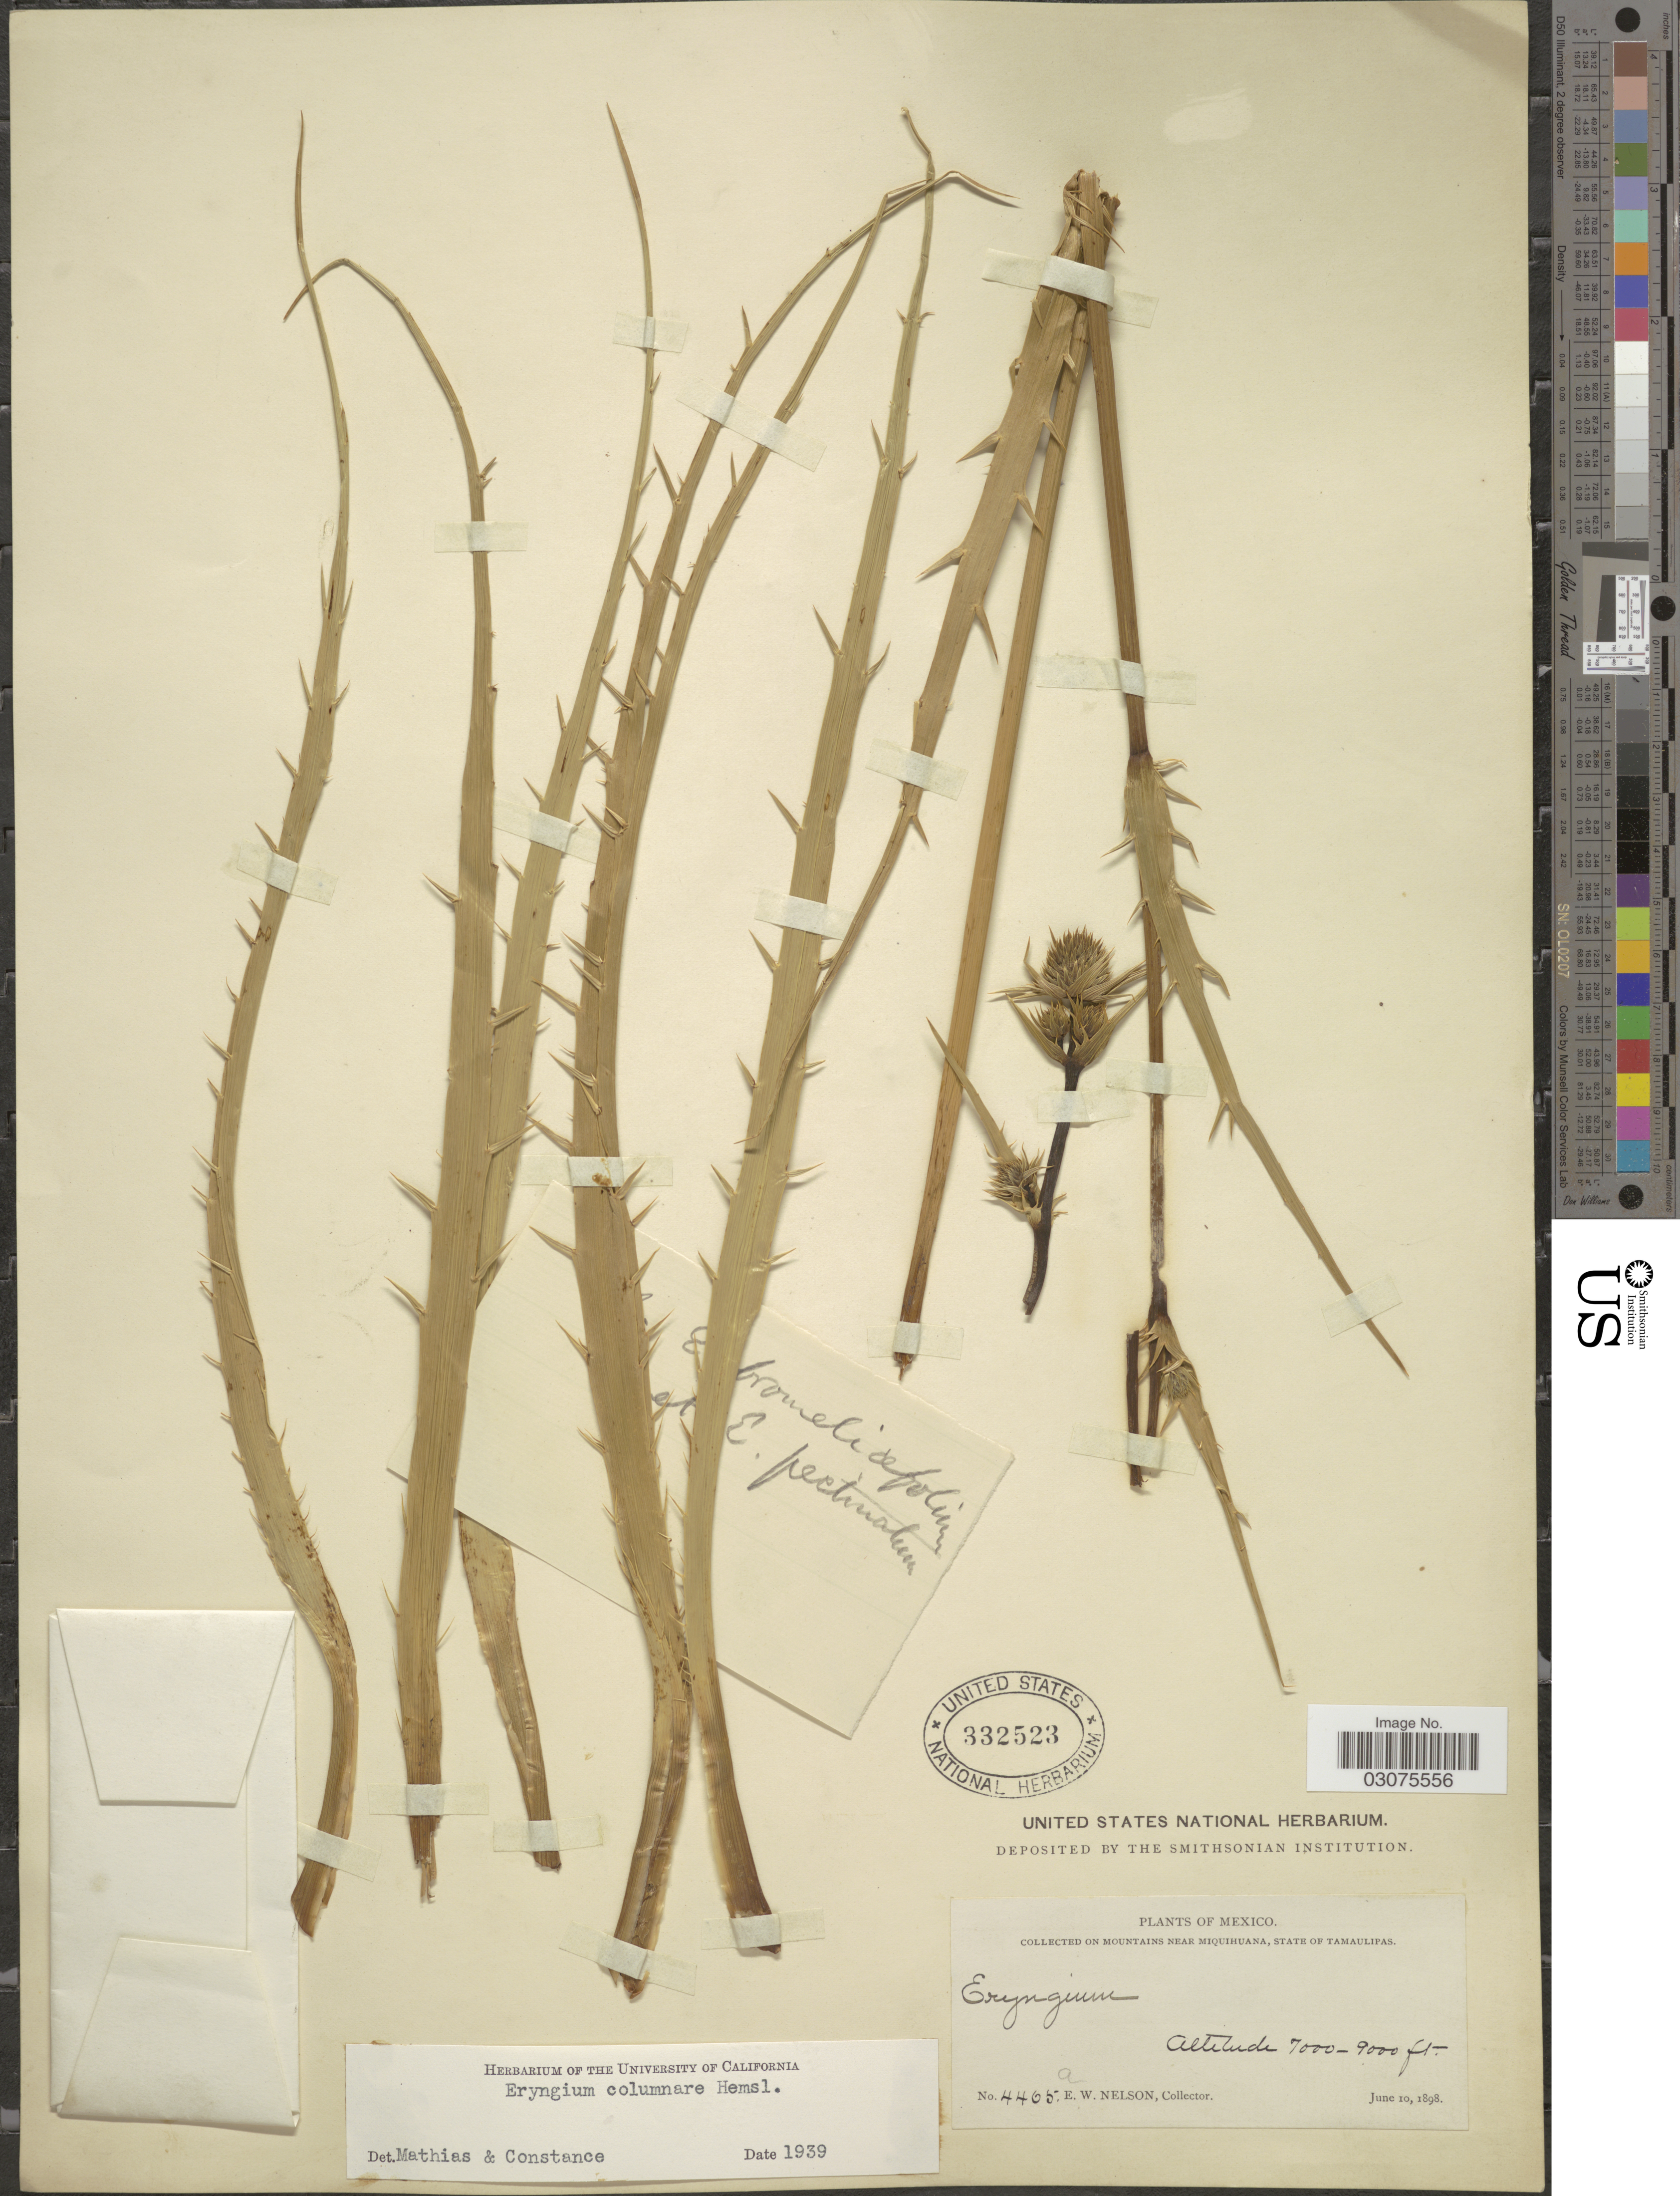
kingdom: Plantae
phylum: Tracheophyta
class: Magnoliopsida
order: Apiales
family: Apiaceae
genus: Eryngium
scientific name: Eryngium crassisquamosum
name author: Hemsl.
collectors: E. W. Nelson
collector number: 4465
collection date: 1898-06-10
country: Mexico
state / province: Tamaulipas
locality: On mountains near Miquihuana, State of Tamaulipas.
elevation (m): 2134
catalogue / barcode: US 332523